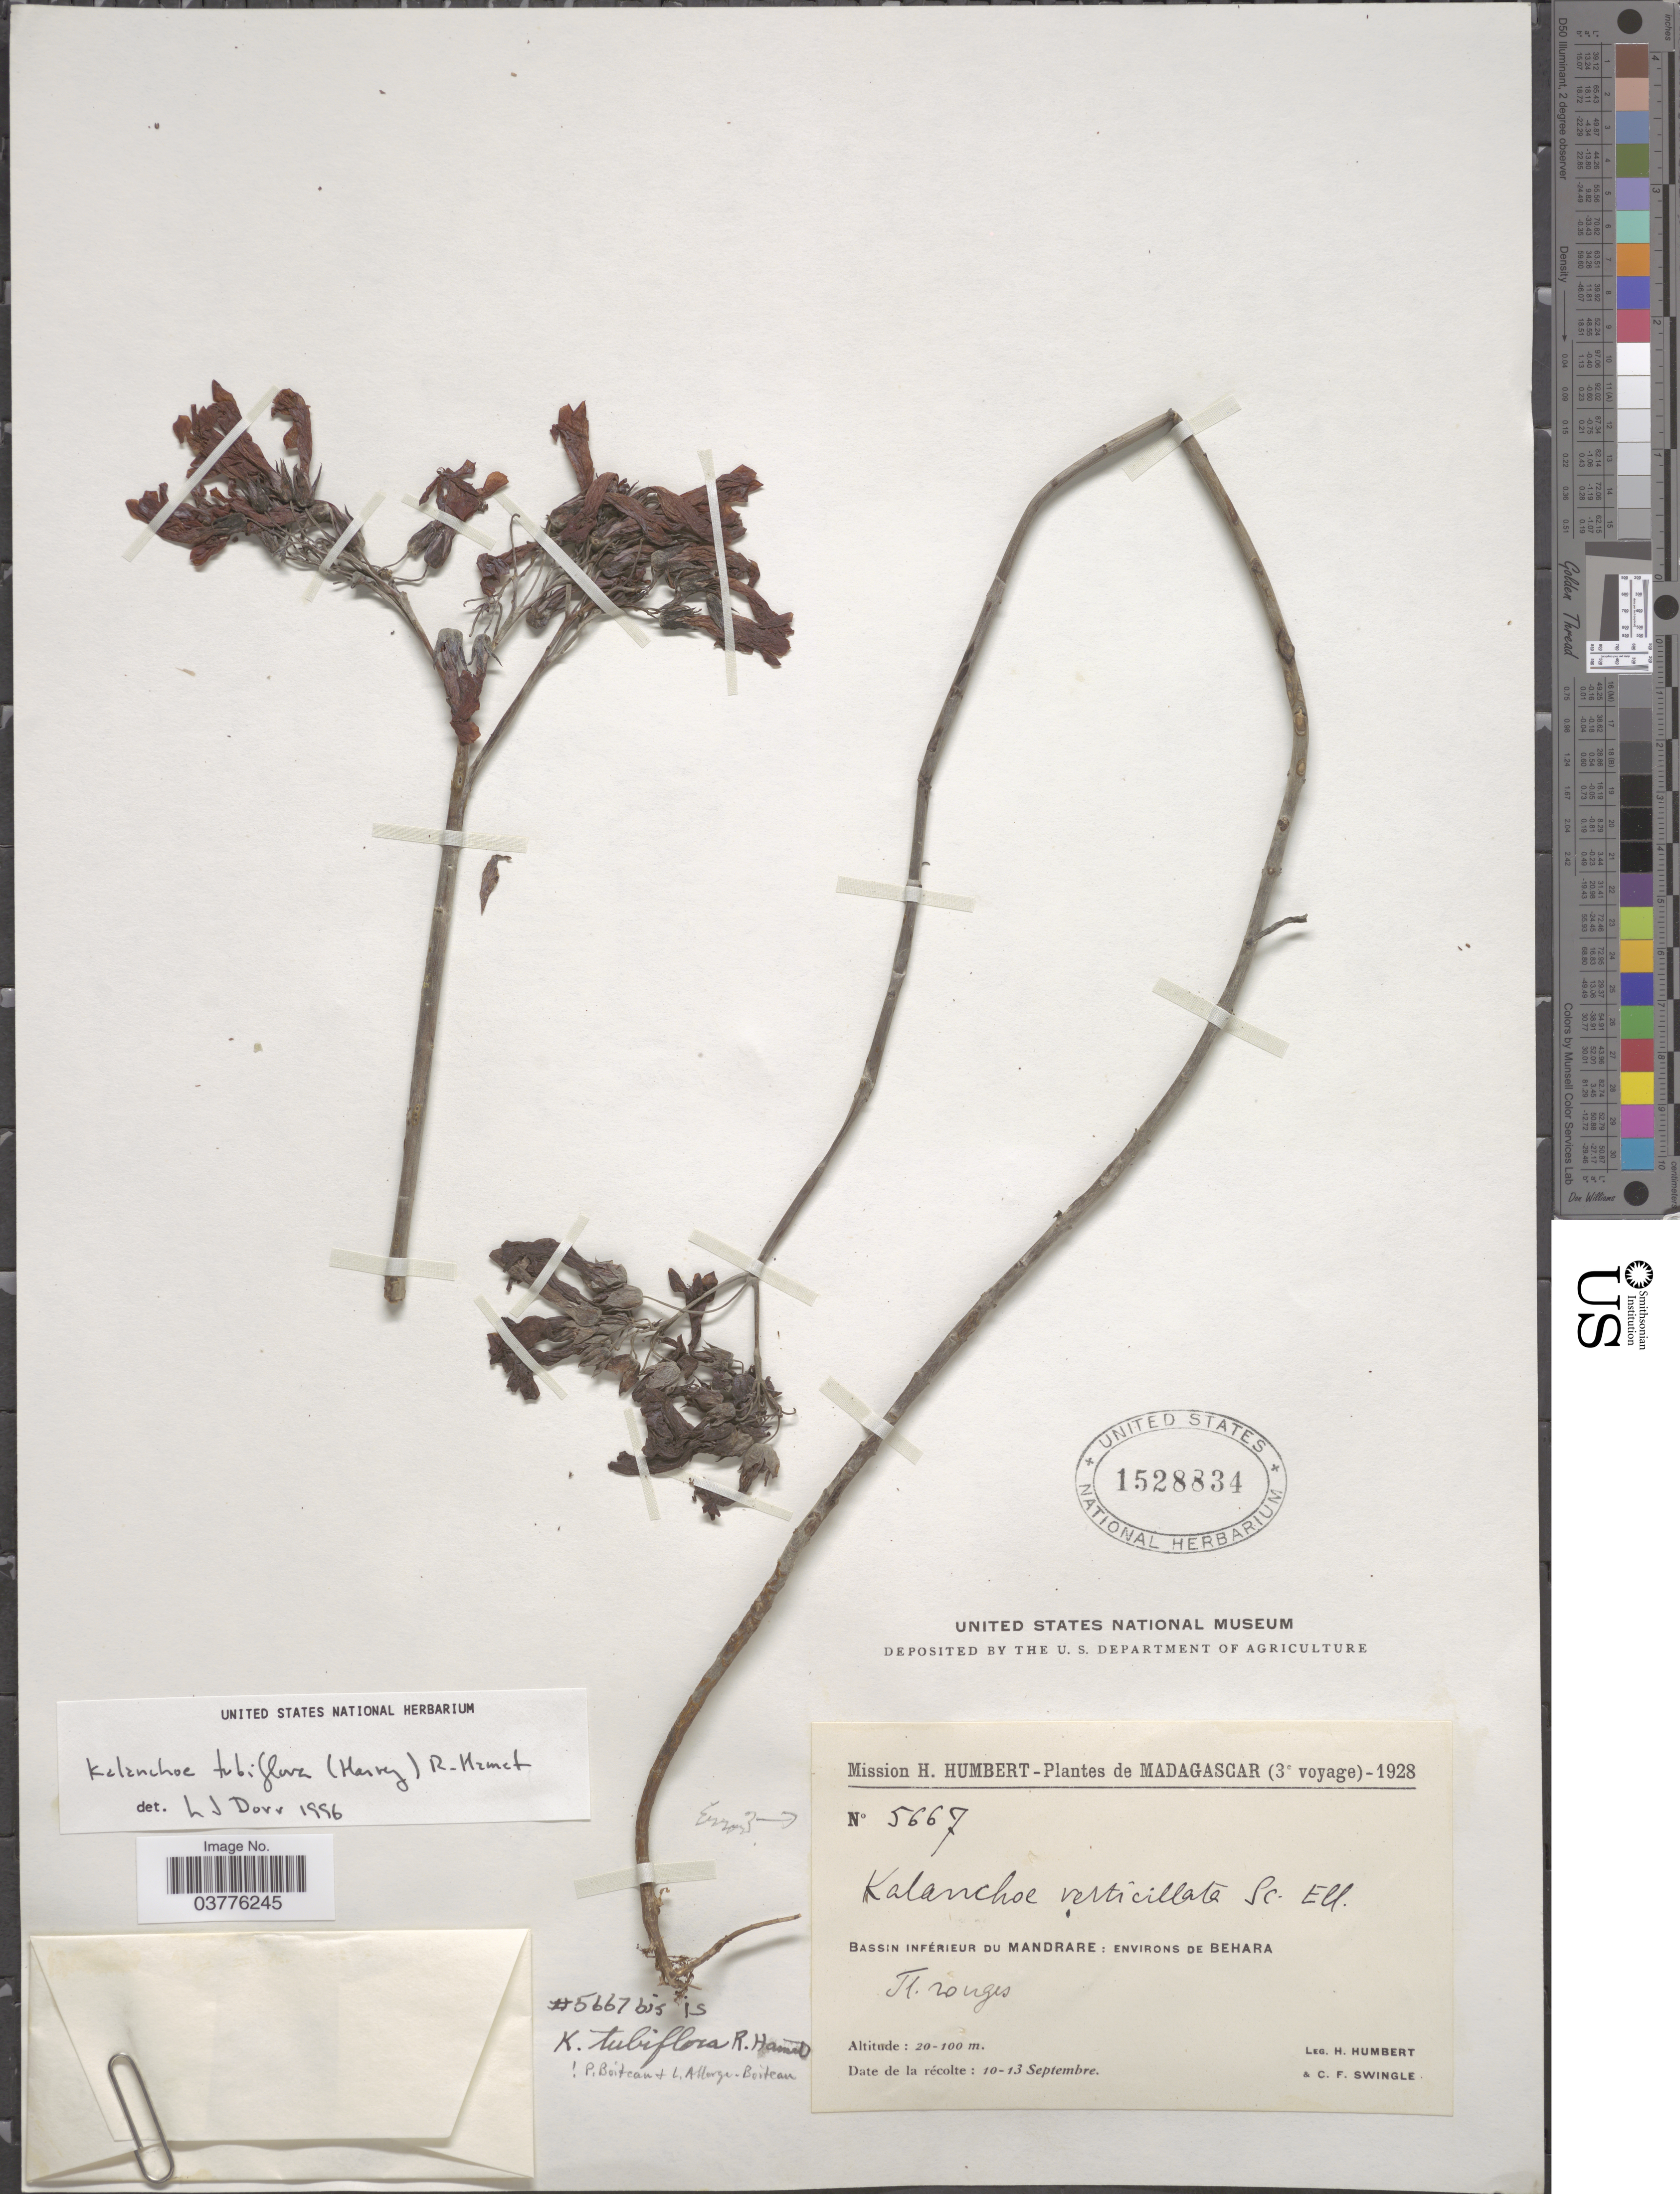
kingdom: Plantae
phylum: Tracheophyta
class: Magnoliopsida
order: Saxifragales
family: Crassulaceae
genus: Kalanchoe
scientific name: Kalanchoe delagoensis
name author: Eckl. & Zeyh.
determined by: Wagner, W. L., (BOT), Smithsonian Institution - National Museum of Natural History (UNITED STATES)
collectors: H. Humbert & C. Swingle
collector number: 5667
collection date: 1928-09-10/1928-09-13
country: Madagascar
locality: Bassin Inférieur du Mandrare: Environs de Behara.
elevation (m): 20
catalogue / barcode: US 1528834